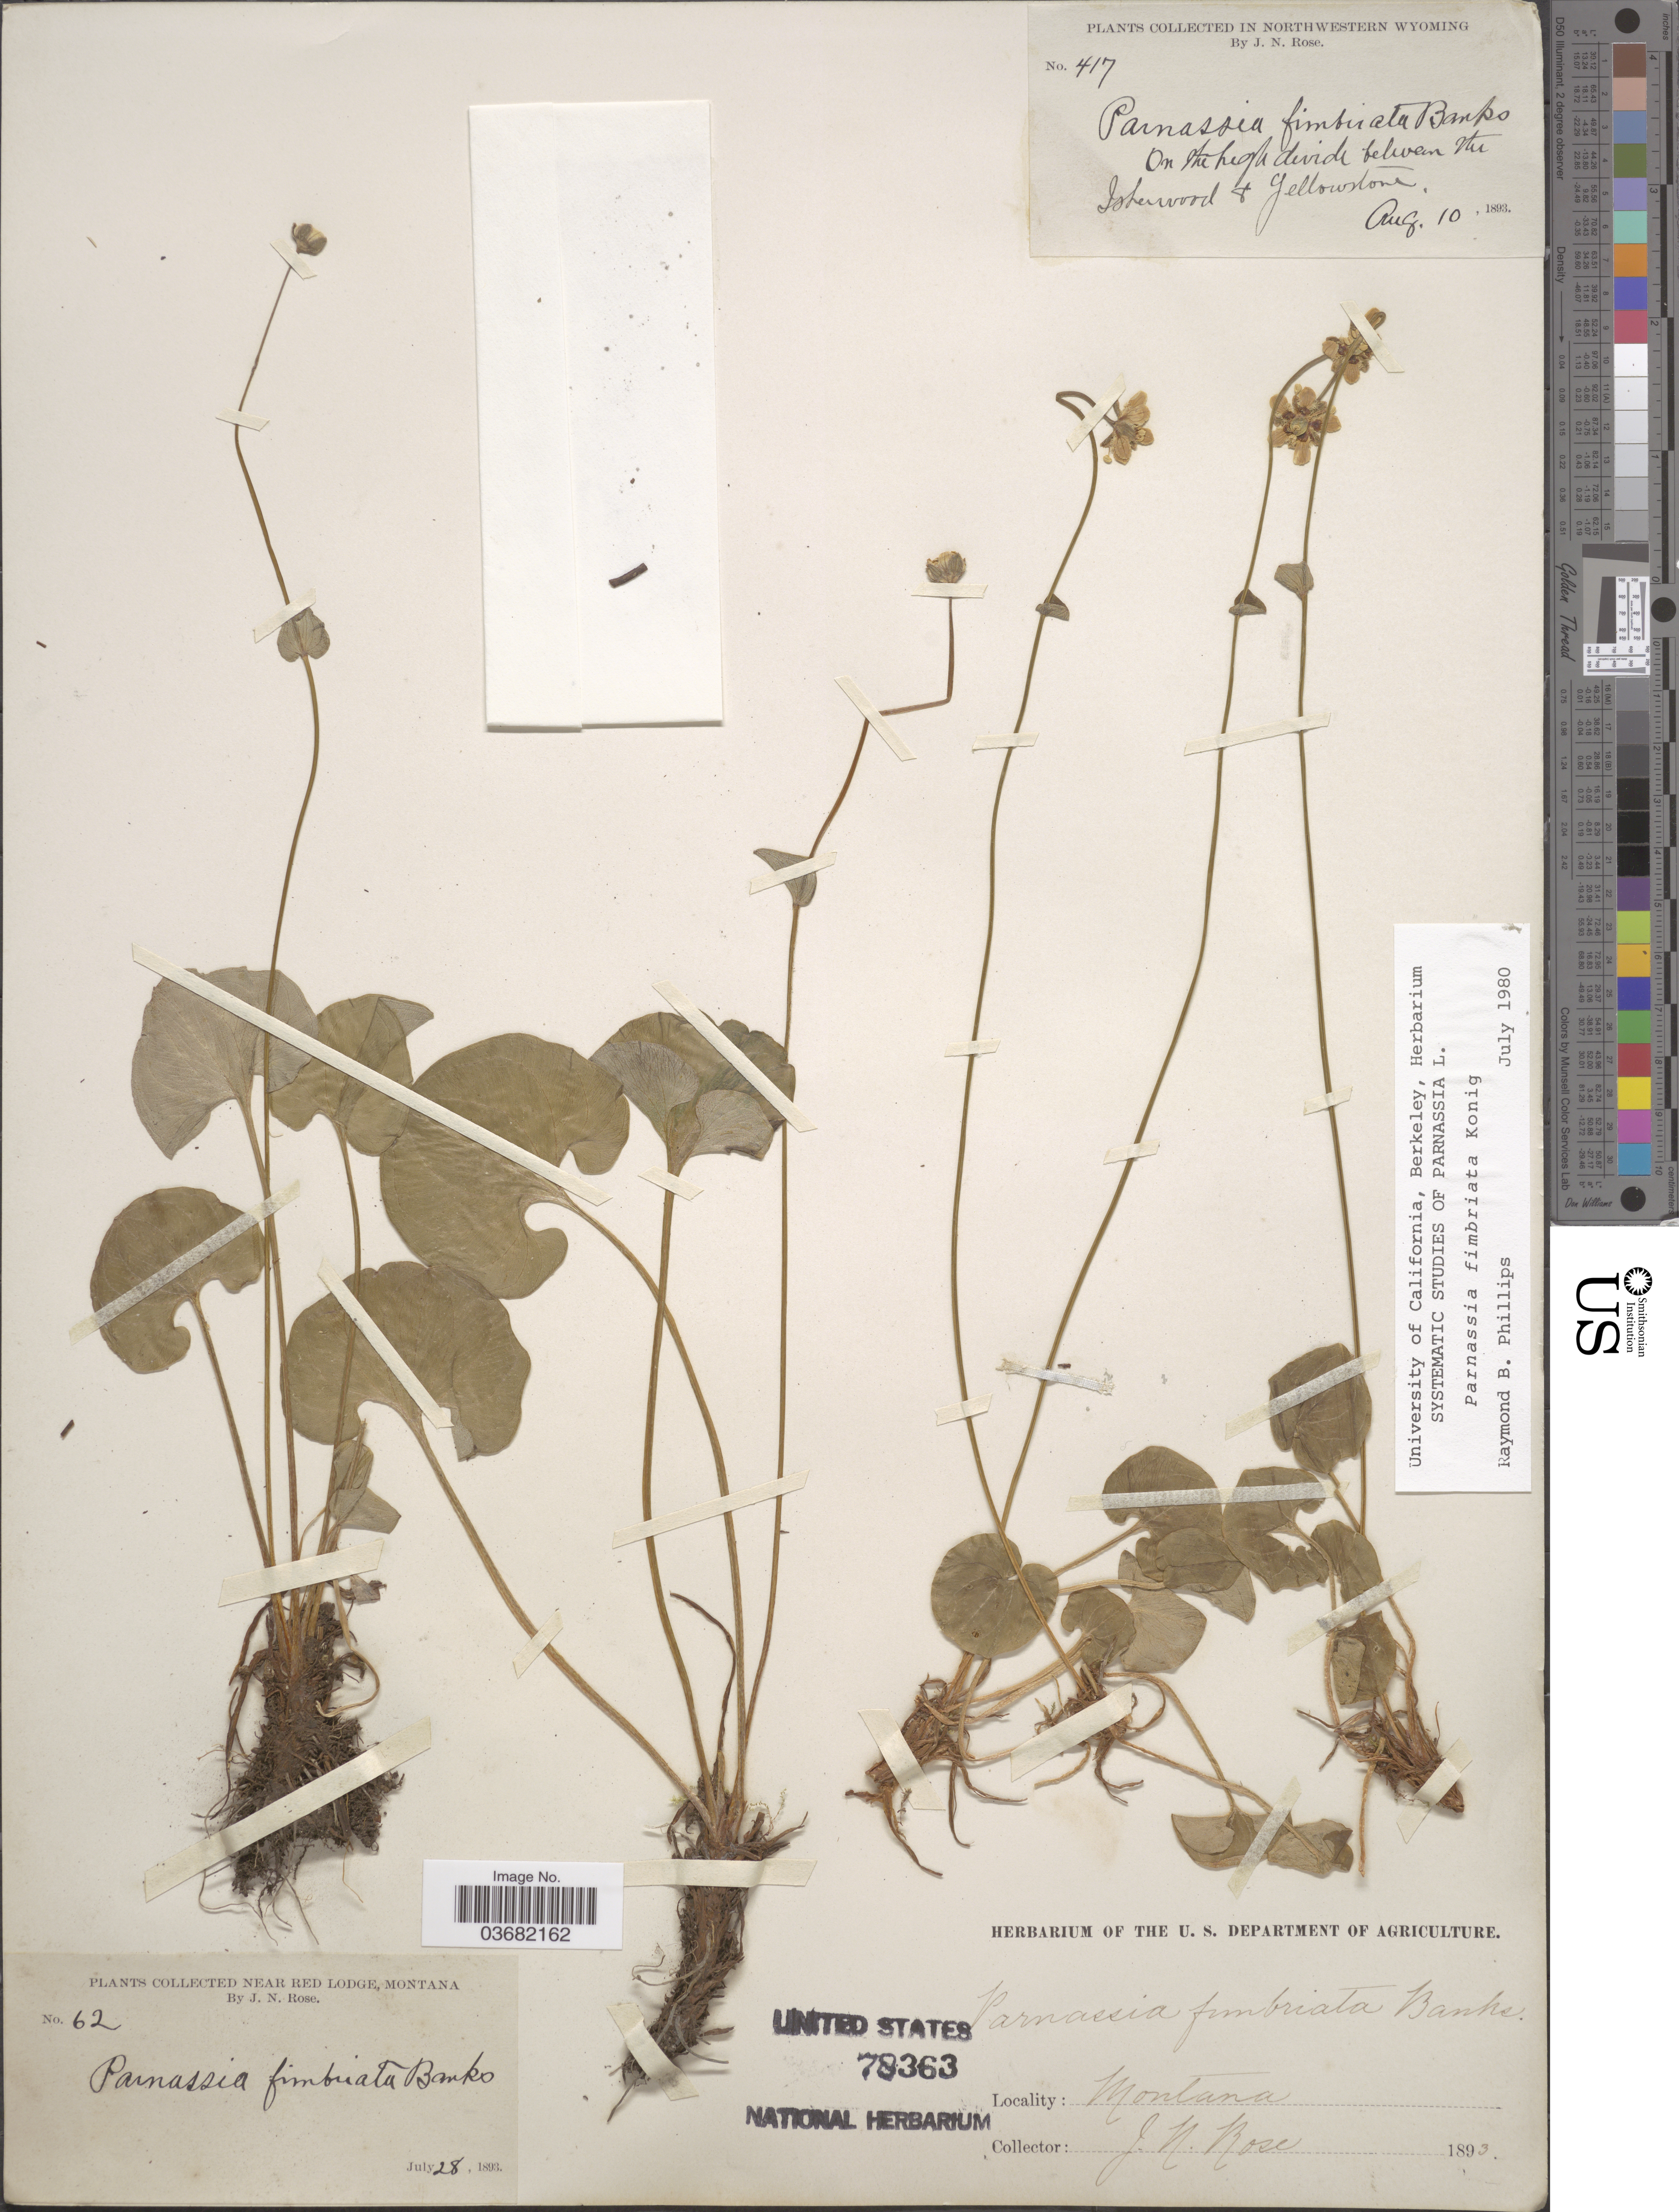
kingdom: Plantae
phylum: Tracheophyta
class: Magnoliopsida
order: Celastrales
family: Parnassiaceae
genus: Parnassia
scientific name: Parnassia fimbriata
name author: K.D. Koenig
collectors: J. N. Rose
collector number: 417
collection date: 1893-08-10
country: United States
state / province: Wyoming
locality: Northwestern Wyoming. On the high divide between the Isherwood & Yellowstone.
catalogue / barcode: US 78363